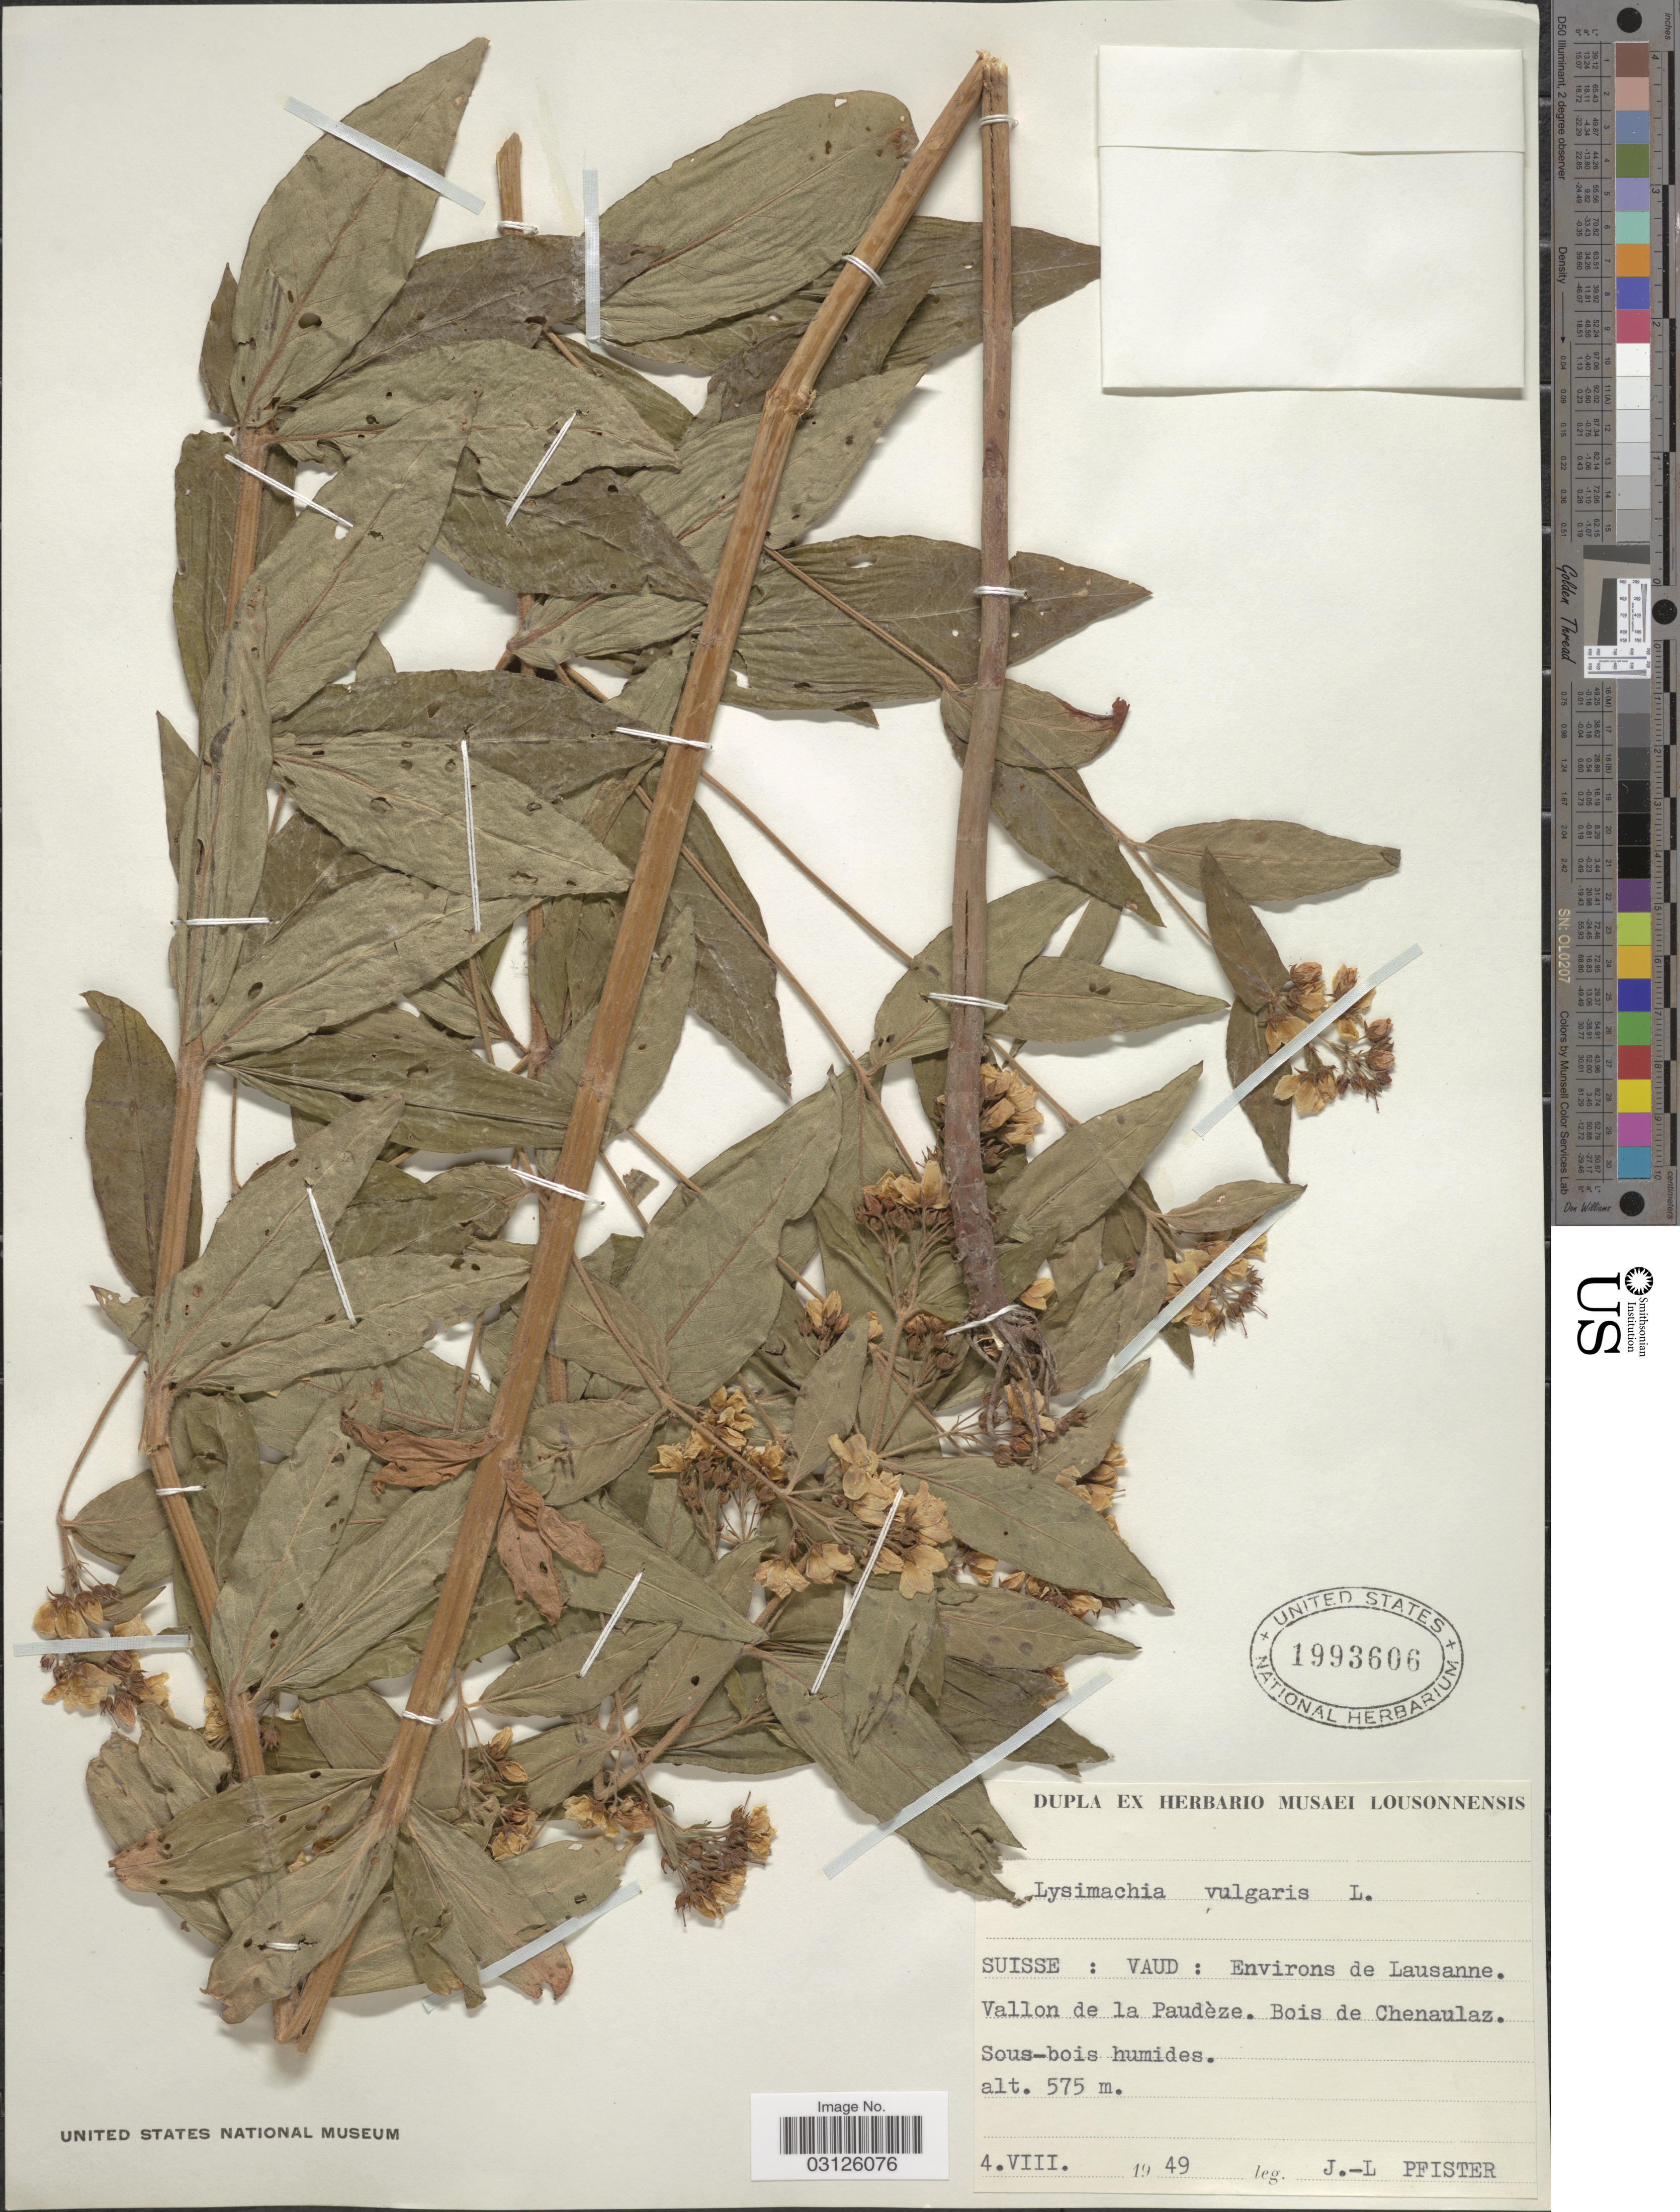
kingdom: Plantae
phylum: Tracheophyta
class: Magnoliopsida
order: Ericales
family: Primulaceae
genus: Lysimachia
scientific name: Lysimachia thyrsiflora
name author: L.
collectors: J. Pfister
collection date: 1949-08-04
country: Switzerland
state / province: Vaud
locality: Suisse: Vaud: Environs de Lausanne. Vallon de la Paudèze. Bois de Chenaulaz.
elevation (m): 575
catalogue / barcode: US 1993606